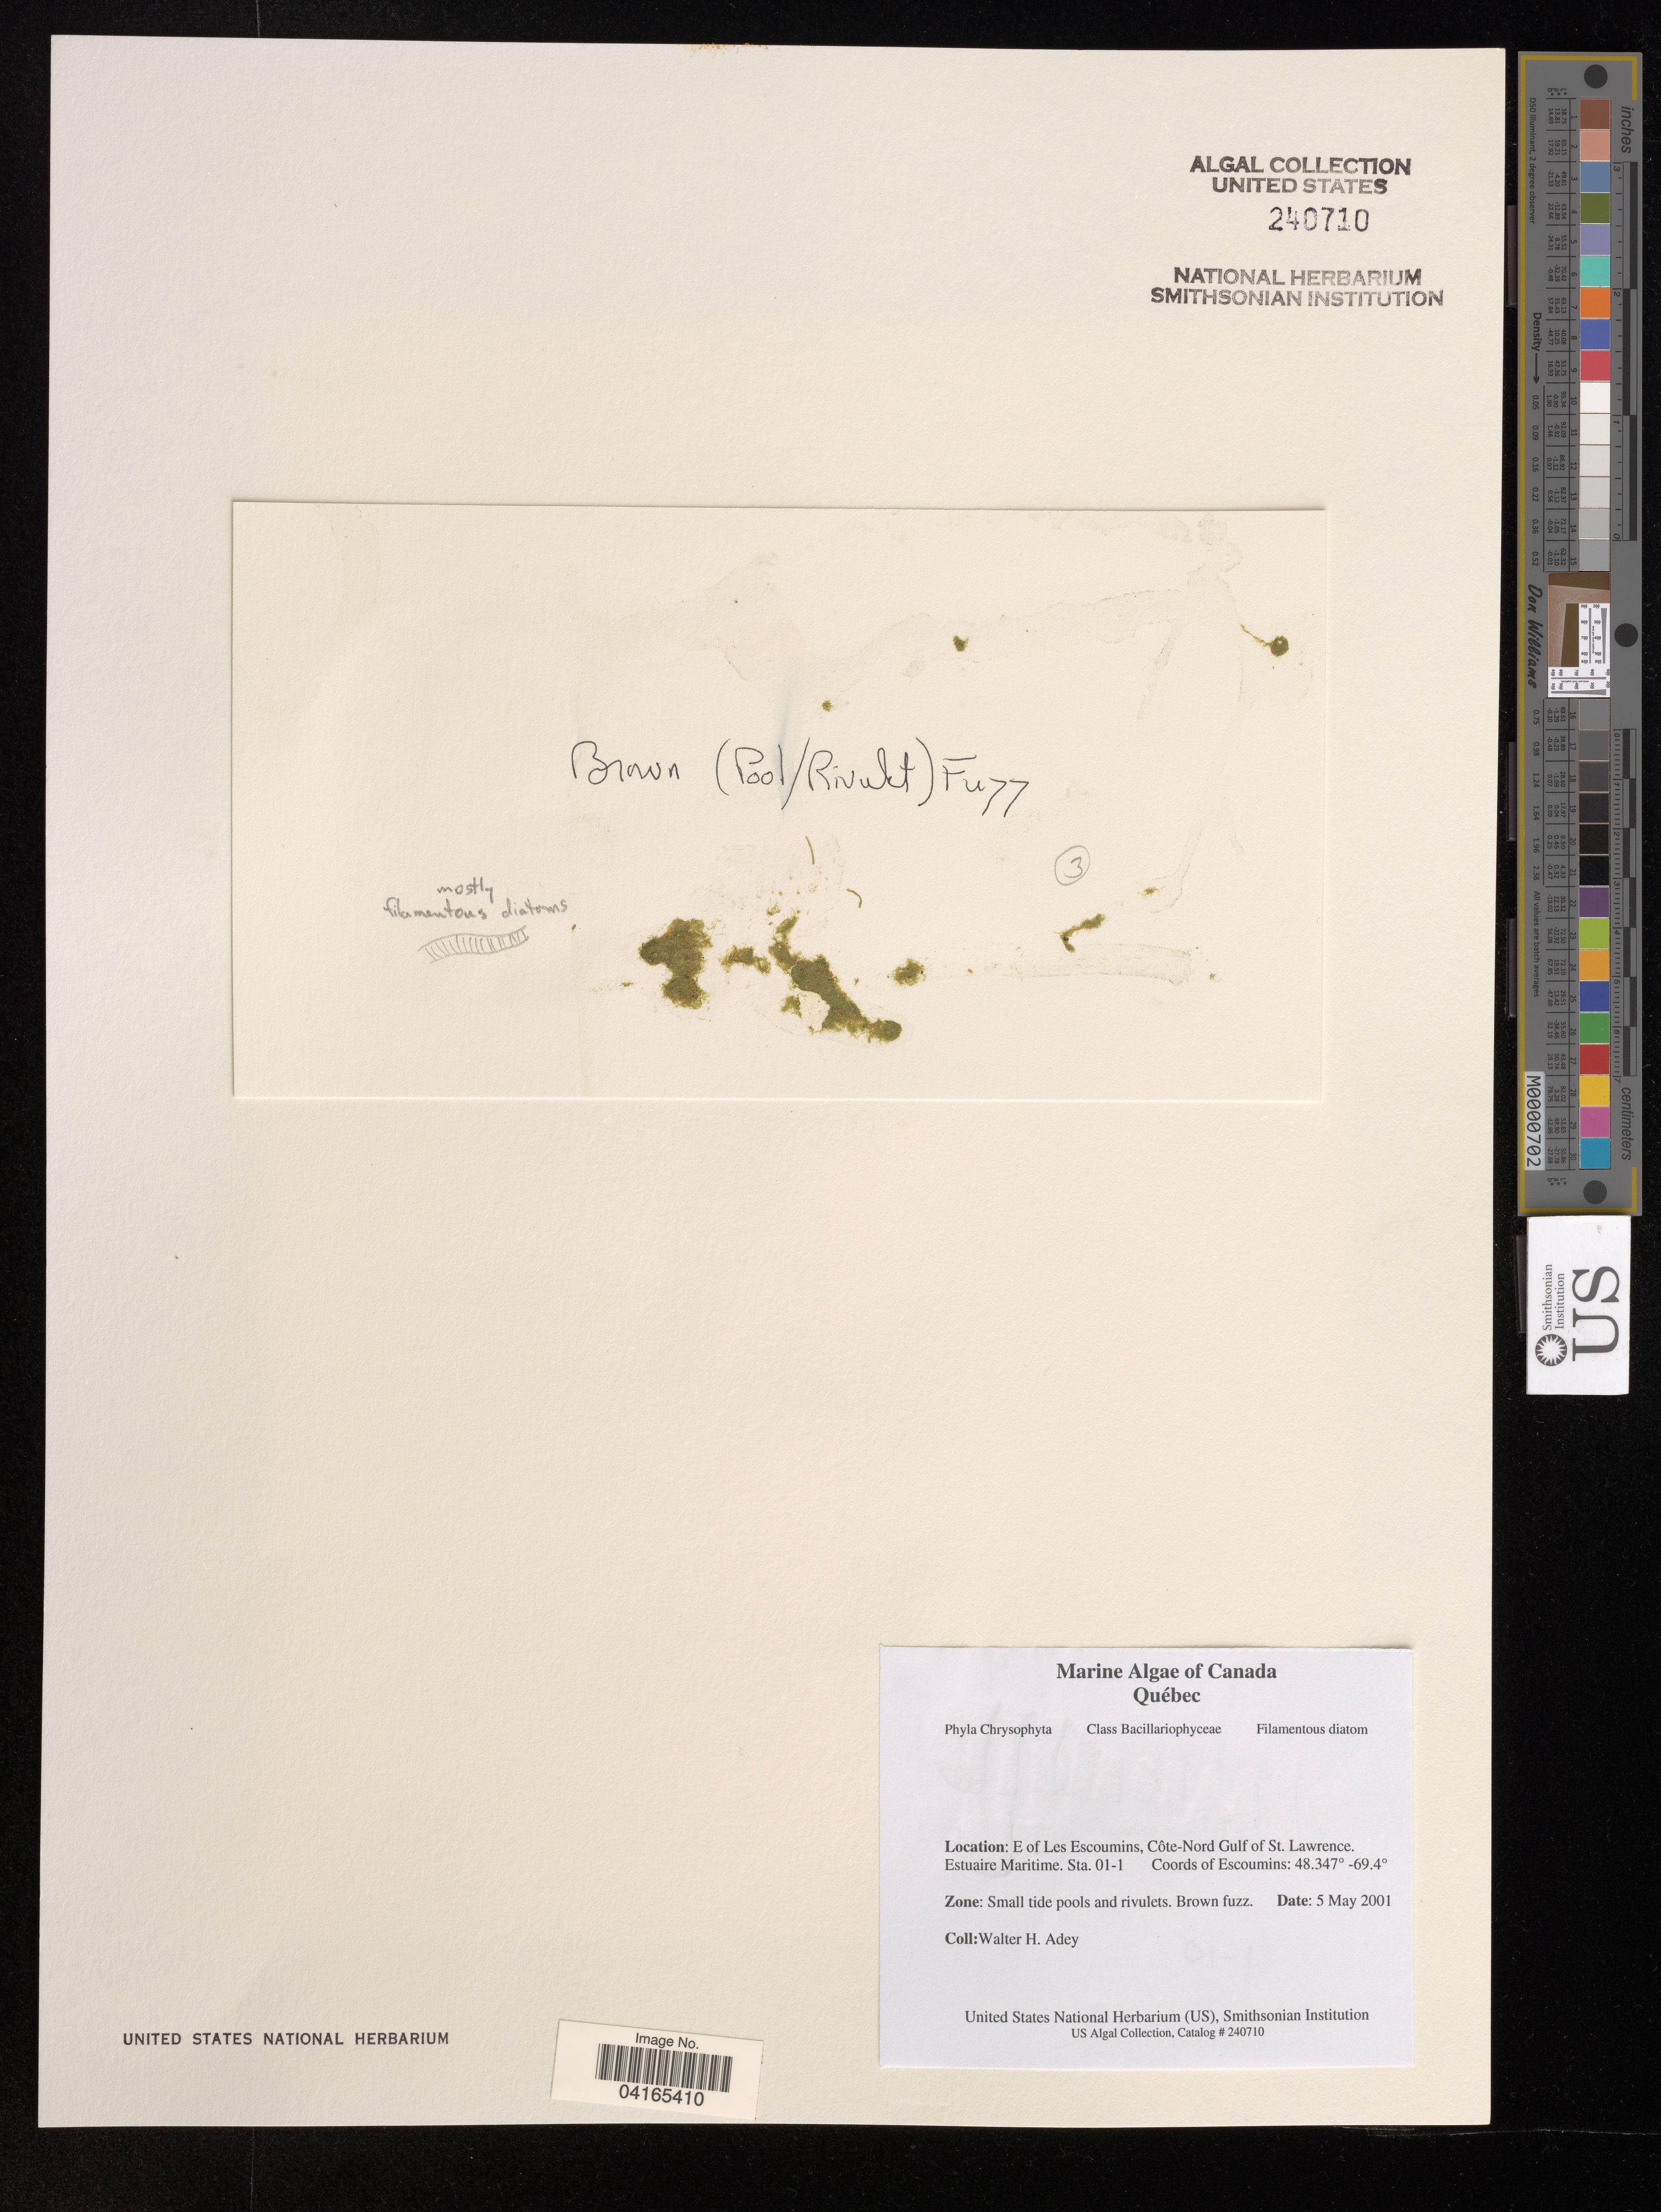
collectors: W. H. Adey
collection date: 2001-05-05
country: Canada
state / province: Quebec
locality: E of Les Escoumins, Cote-Nord Gulf of St. Lawrence. Estuarie Maritime. Sta. 01-1.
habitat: Small tide pools and rivulets. Brown fuzz.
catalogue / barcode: US 240710